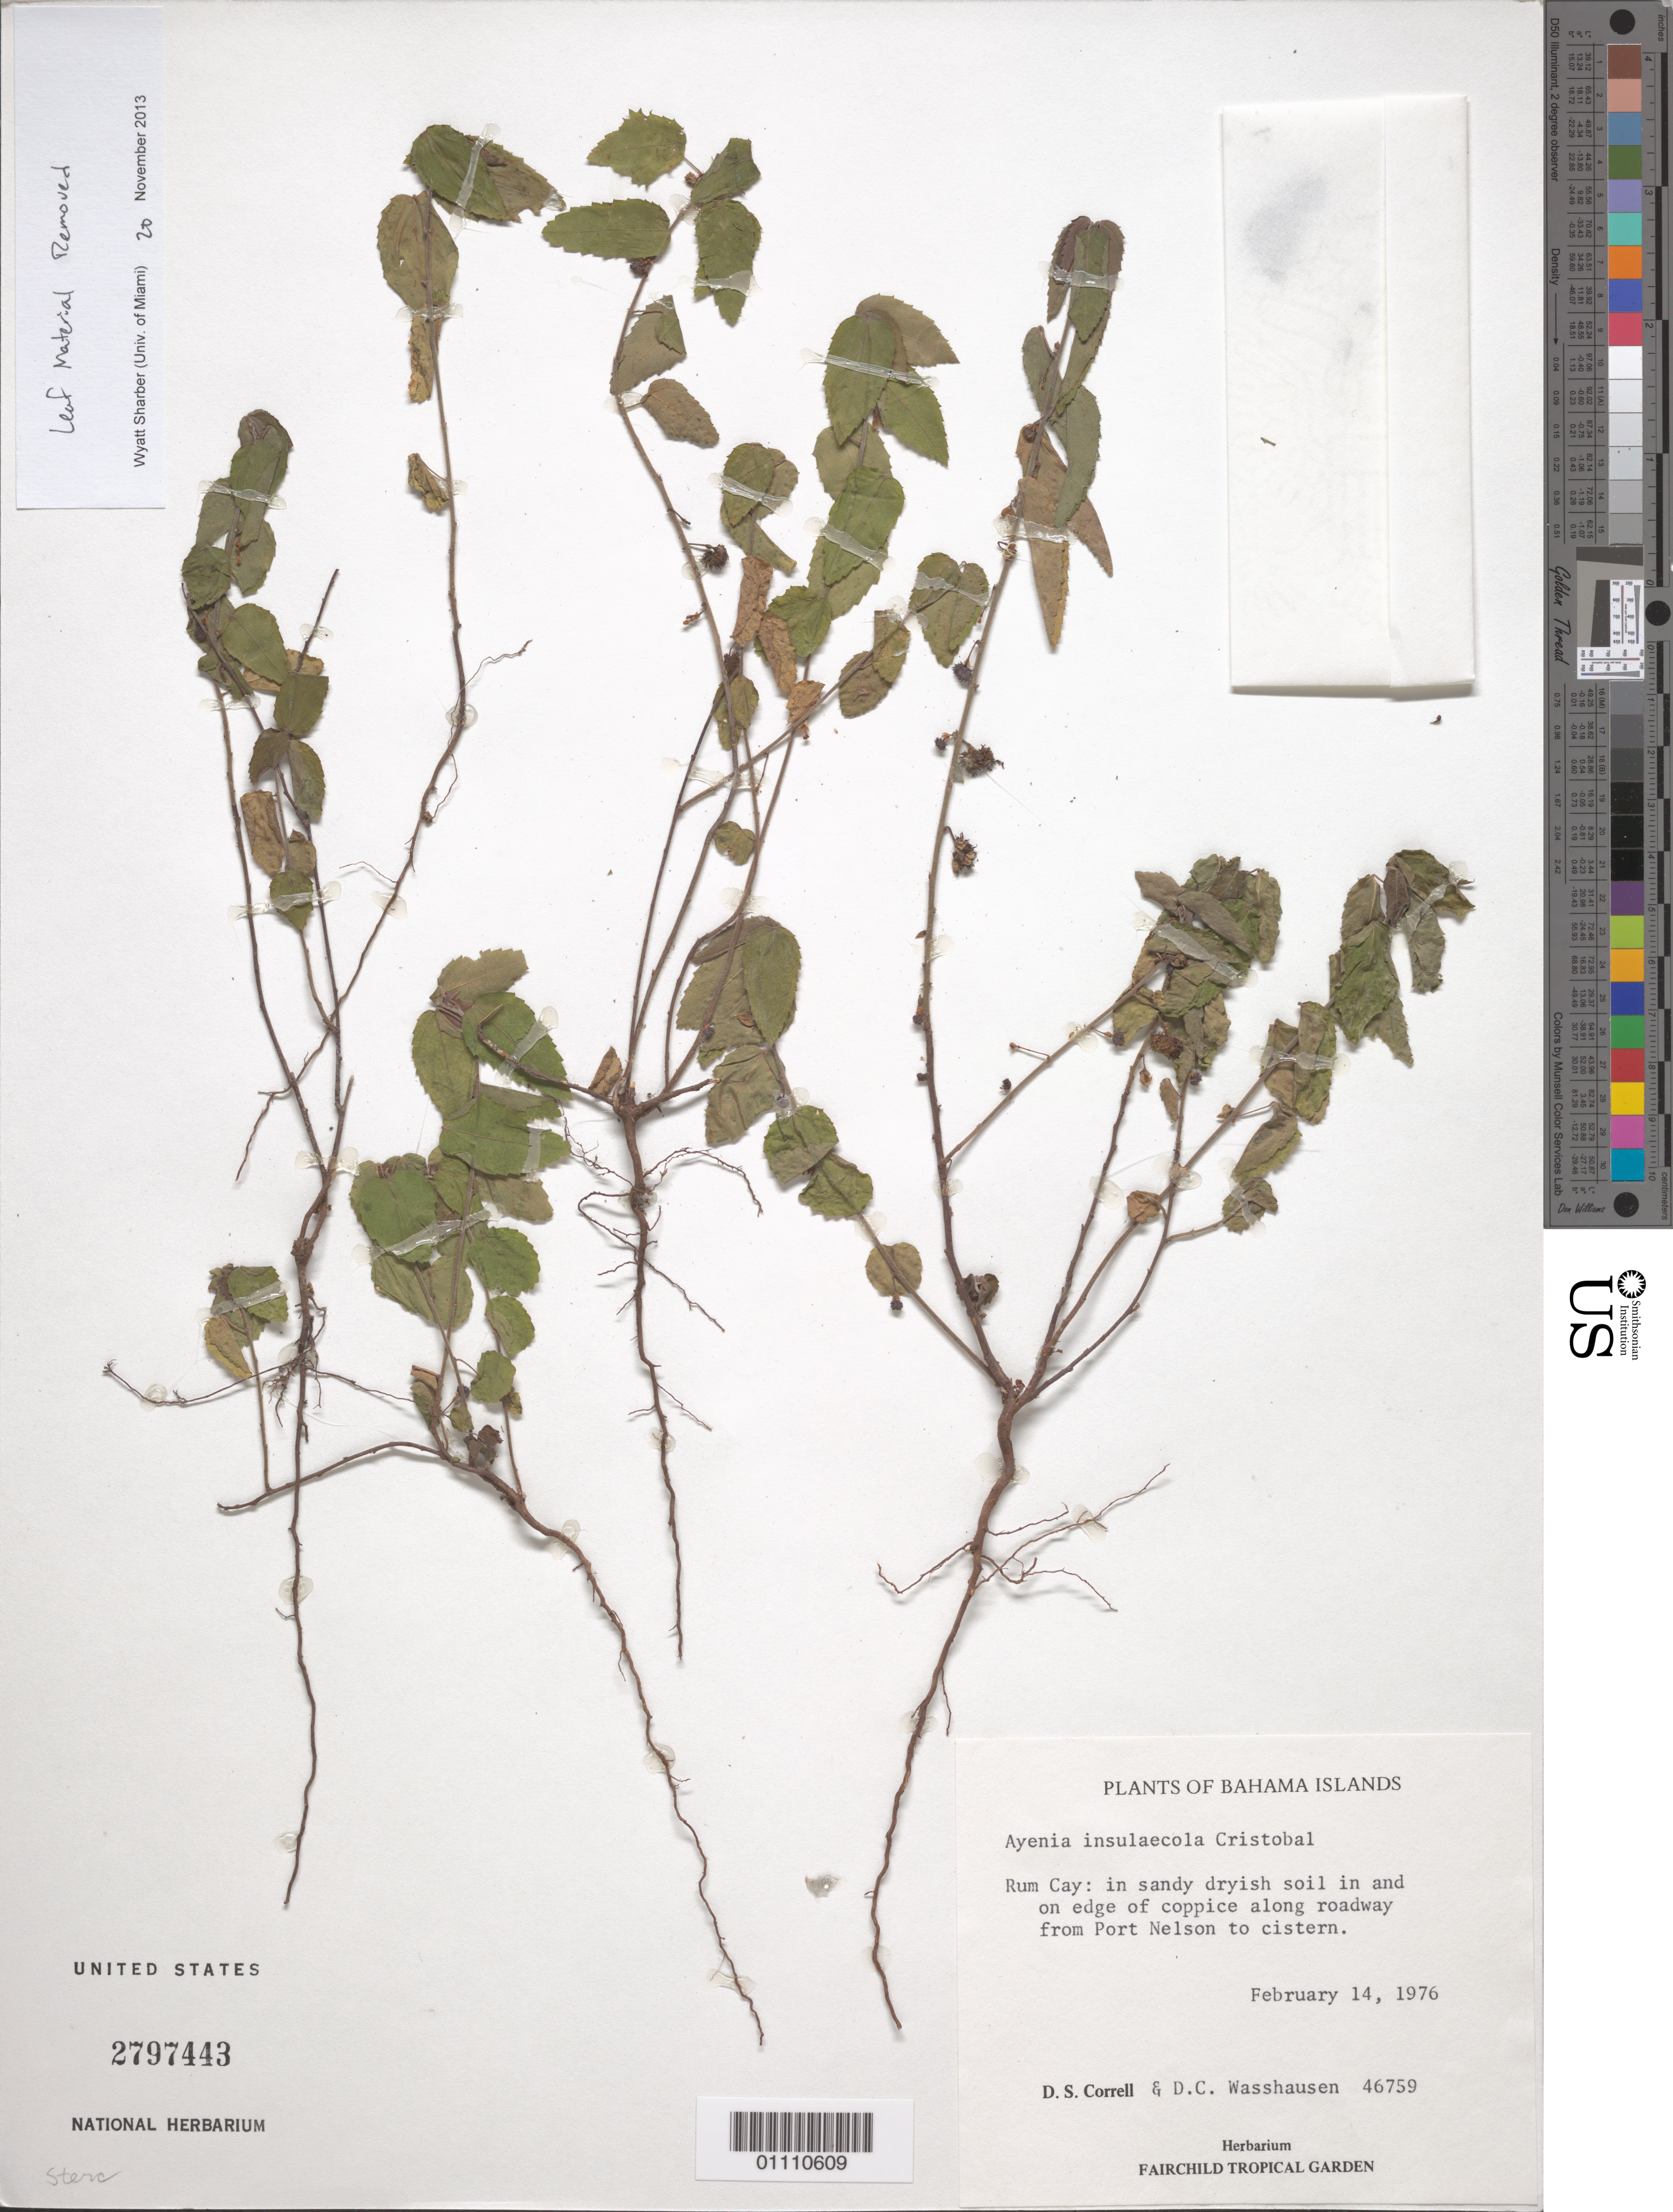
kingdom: Plantae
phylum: Tracheophyta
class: Magnoliopsida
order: Malvales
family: Malvaceae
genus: Ayenia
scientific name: Ayenia insulicola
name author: Cristóbal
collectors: D. S. Correll & D. C. Wasshausen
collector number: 46759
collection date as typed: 14 Feb 1976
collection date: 1976-02-14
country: Bahamas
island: Rum Cay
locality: Rum Cay: in and on edge of coppice along roadway from Port Nelson to cistern.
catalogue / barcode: US 2797443